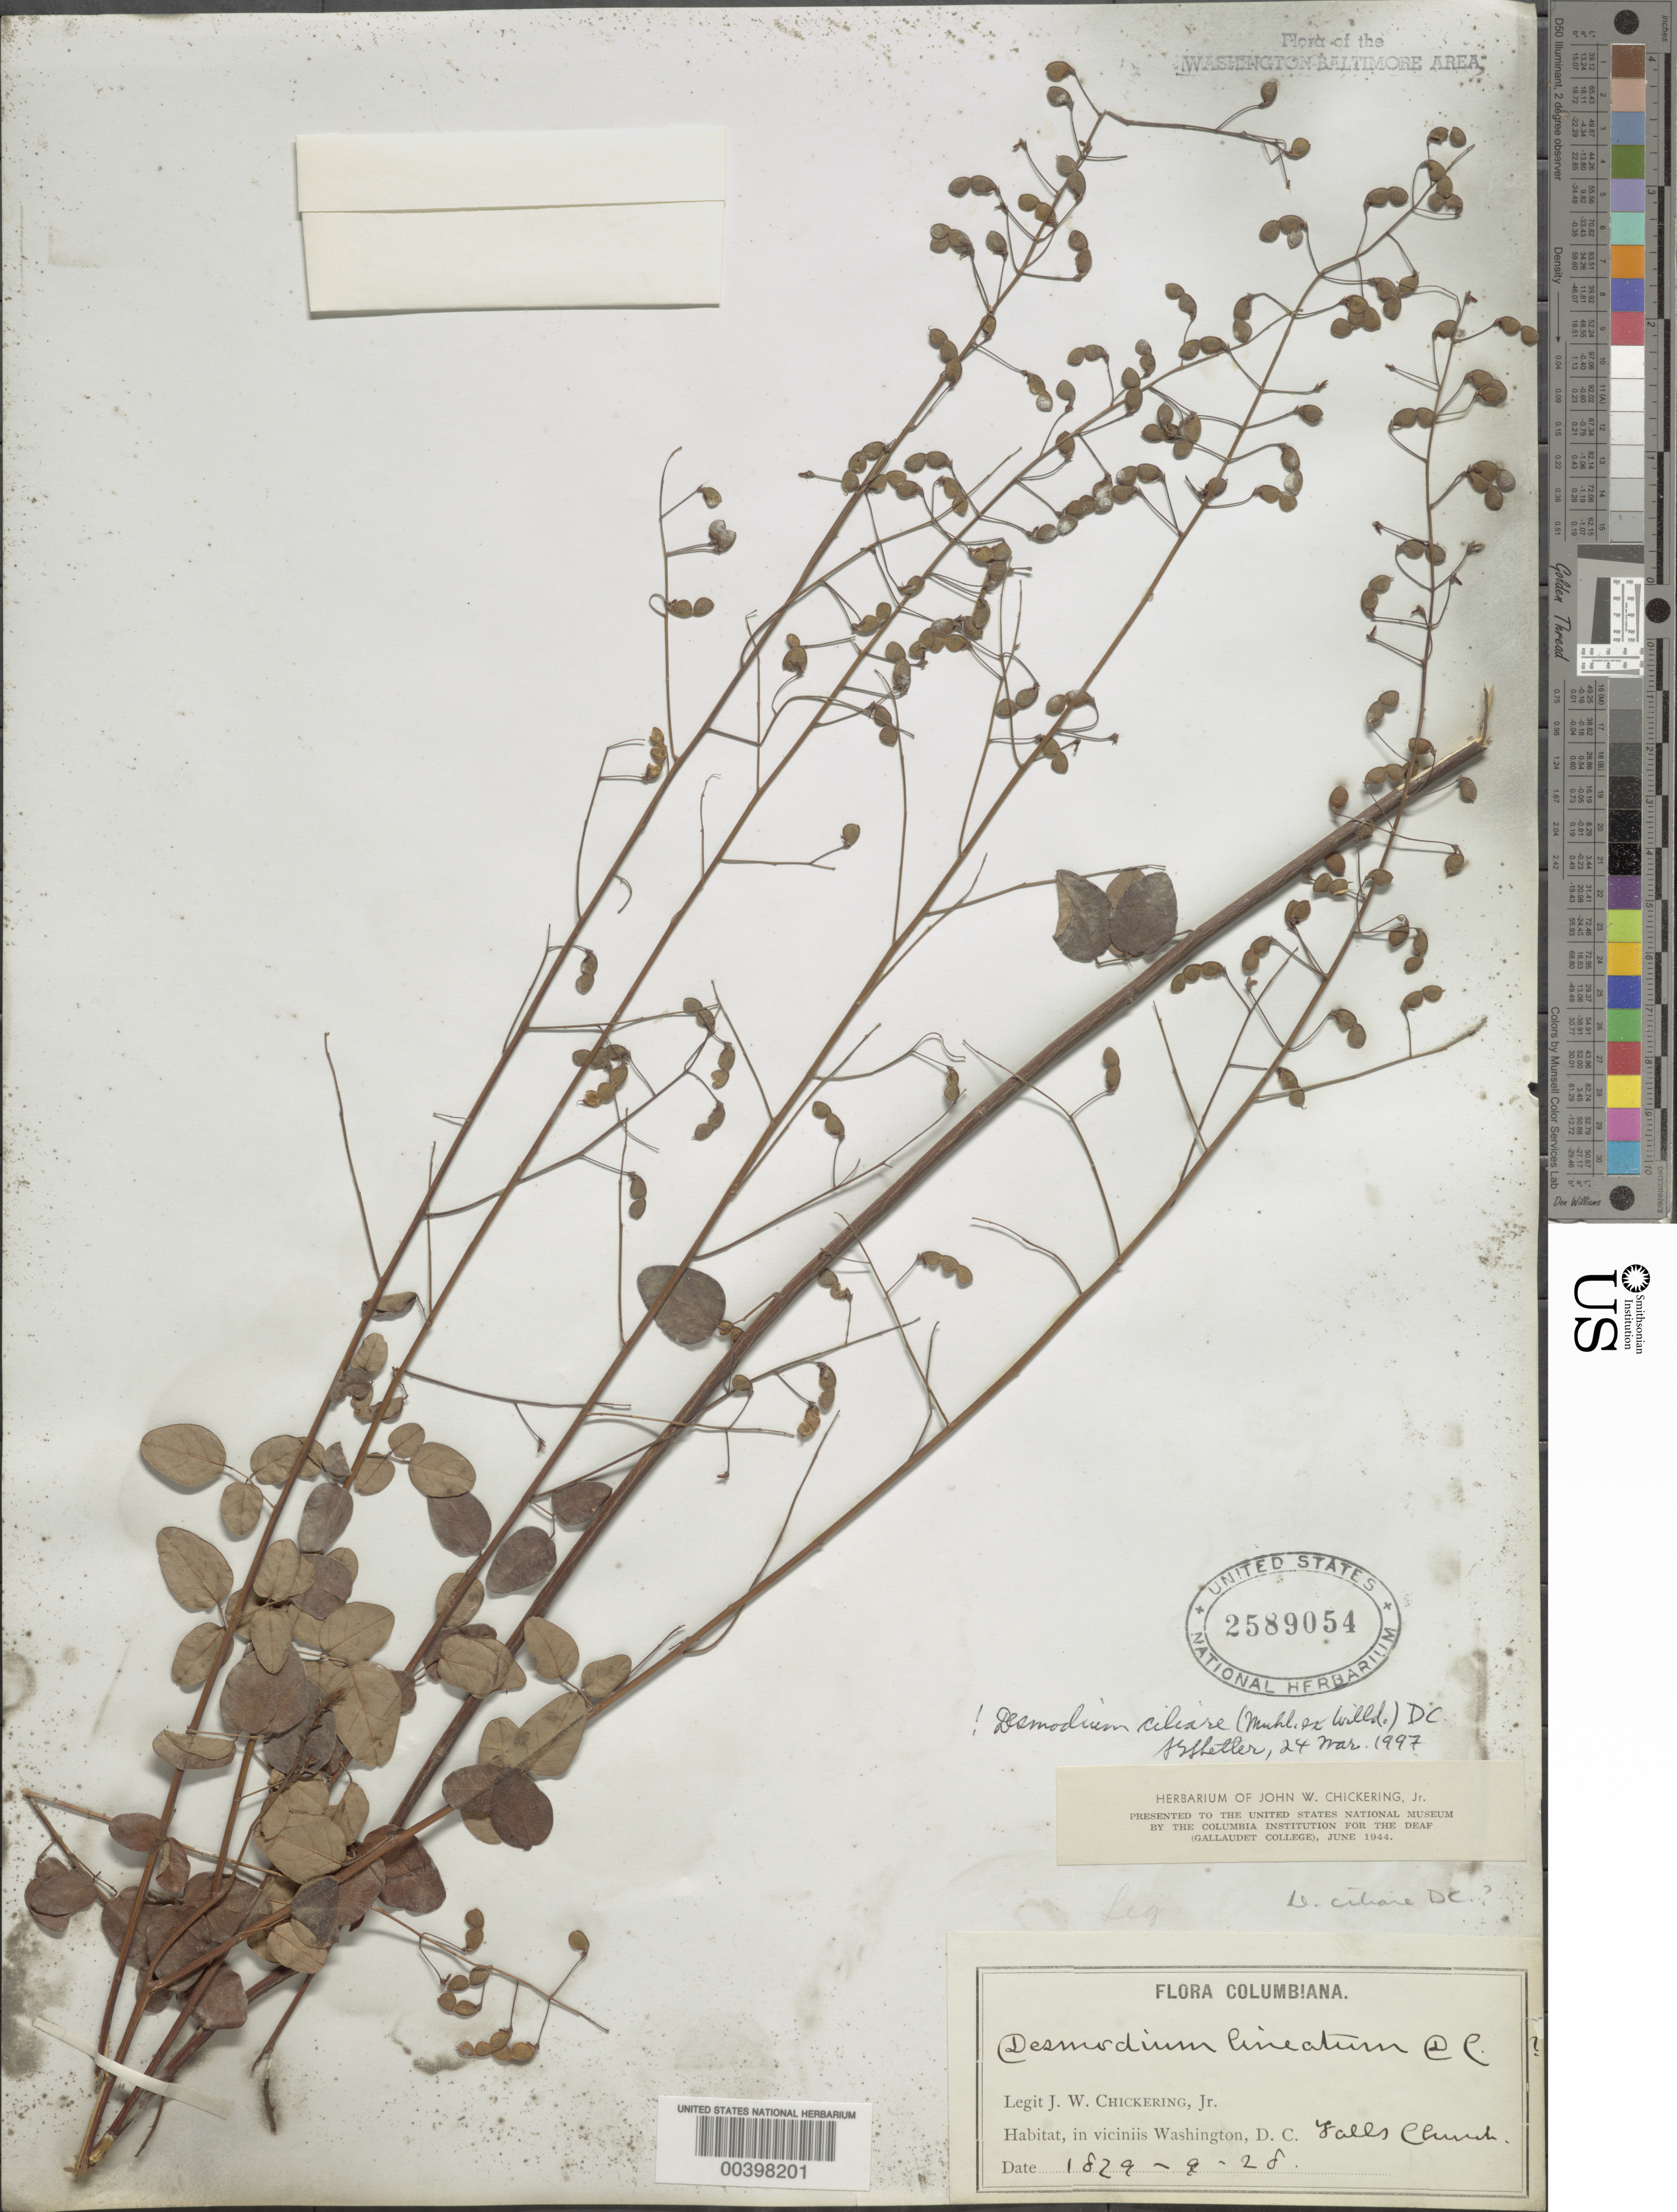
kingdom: Plantae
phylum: Tracheophyta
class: Magnoliopsida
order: Fabales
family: Fabaceae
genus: Desmodium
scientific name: Desmodium ciliare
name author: (Muhl. ex Willd.) DC.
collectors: J. W. Chickering Jr.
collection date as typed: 28 Sep 1879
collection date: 1879-09-28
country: United States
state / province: Virginia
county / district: City of Falls Church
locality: Falls Church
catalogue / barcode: US 2589054